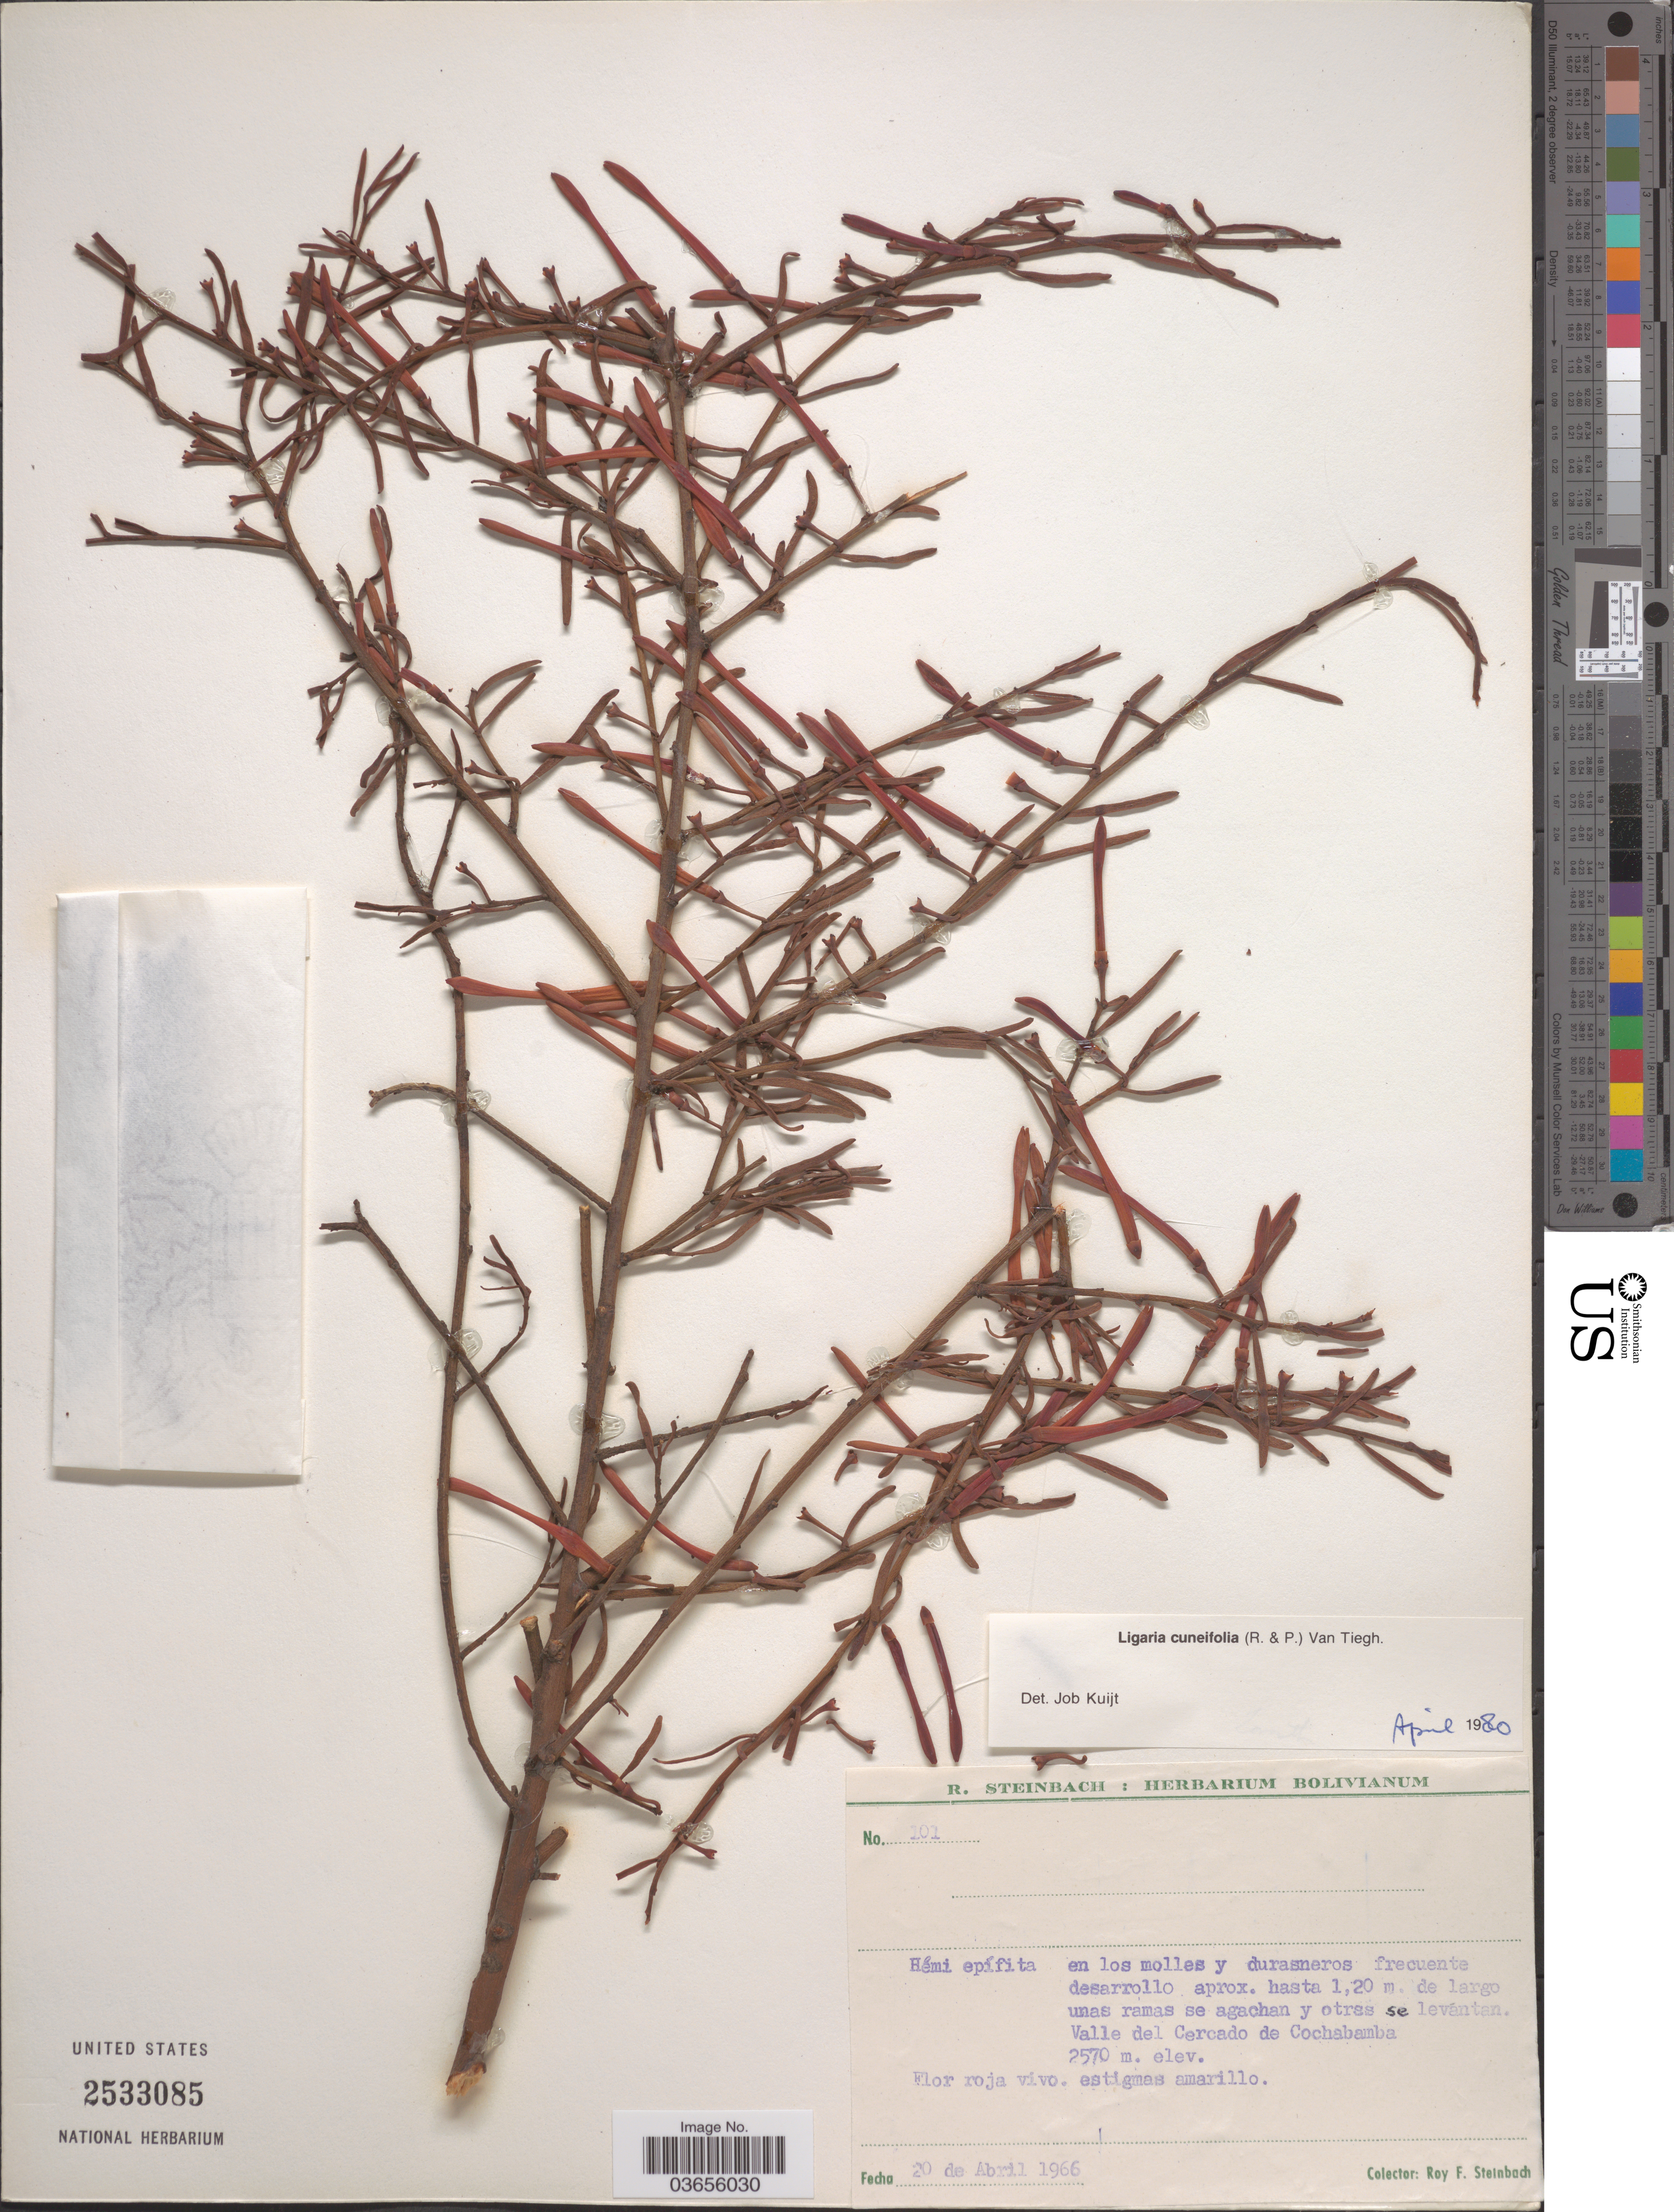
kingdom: Plantae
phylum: Tracheophyta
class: Magnoliopsida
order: Santalales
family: Loranthaceae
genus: Ligaria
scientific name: Ligaria cuneifolia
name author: (Ruiz & Pav.) Tiegh.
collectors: R. F. Steinbach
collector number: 101*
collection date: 1966-04-20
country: Bolivia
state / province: Cochabamba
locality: Valle del Cercado de Cochabamba.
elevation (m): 2570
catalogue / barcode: US 2533085